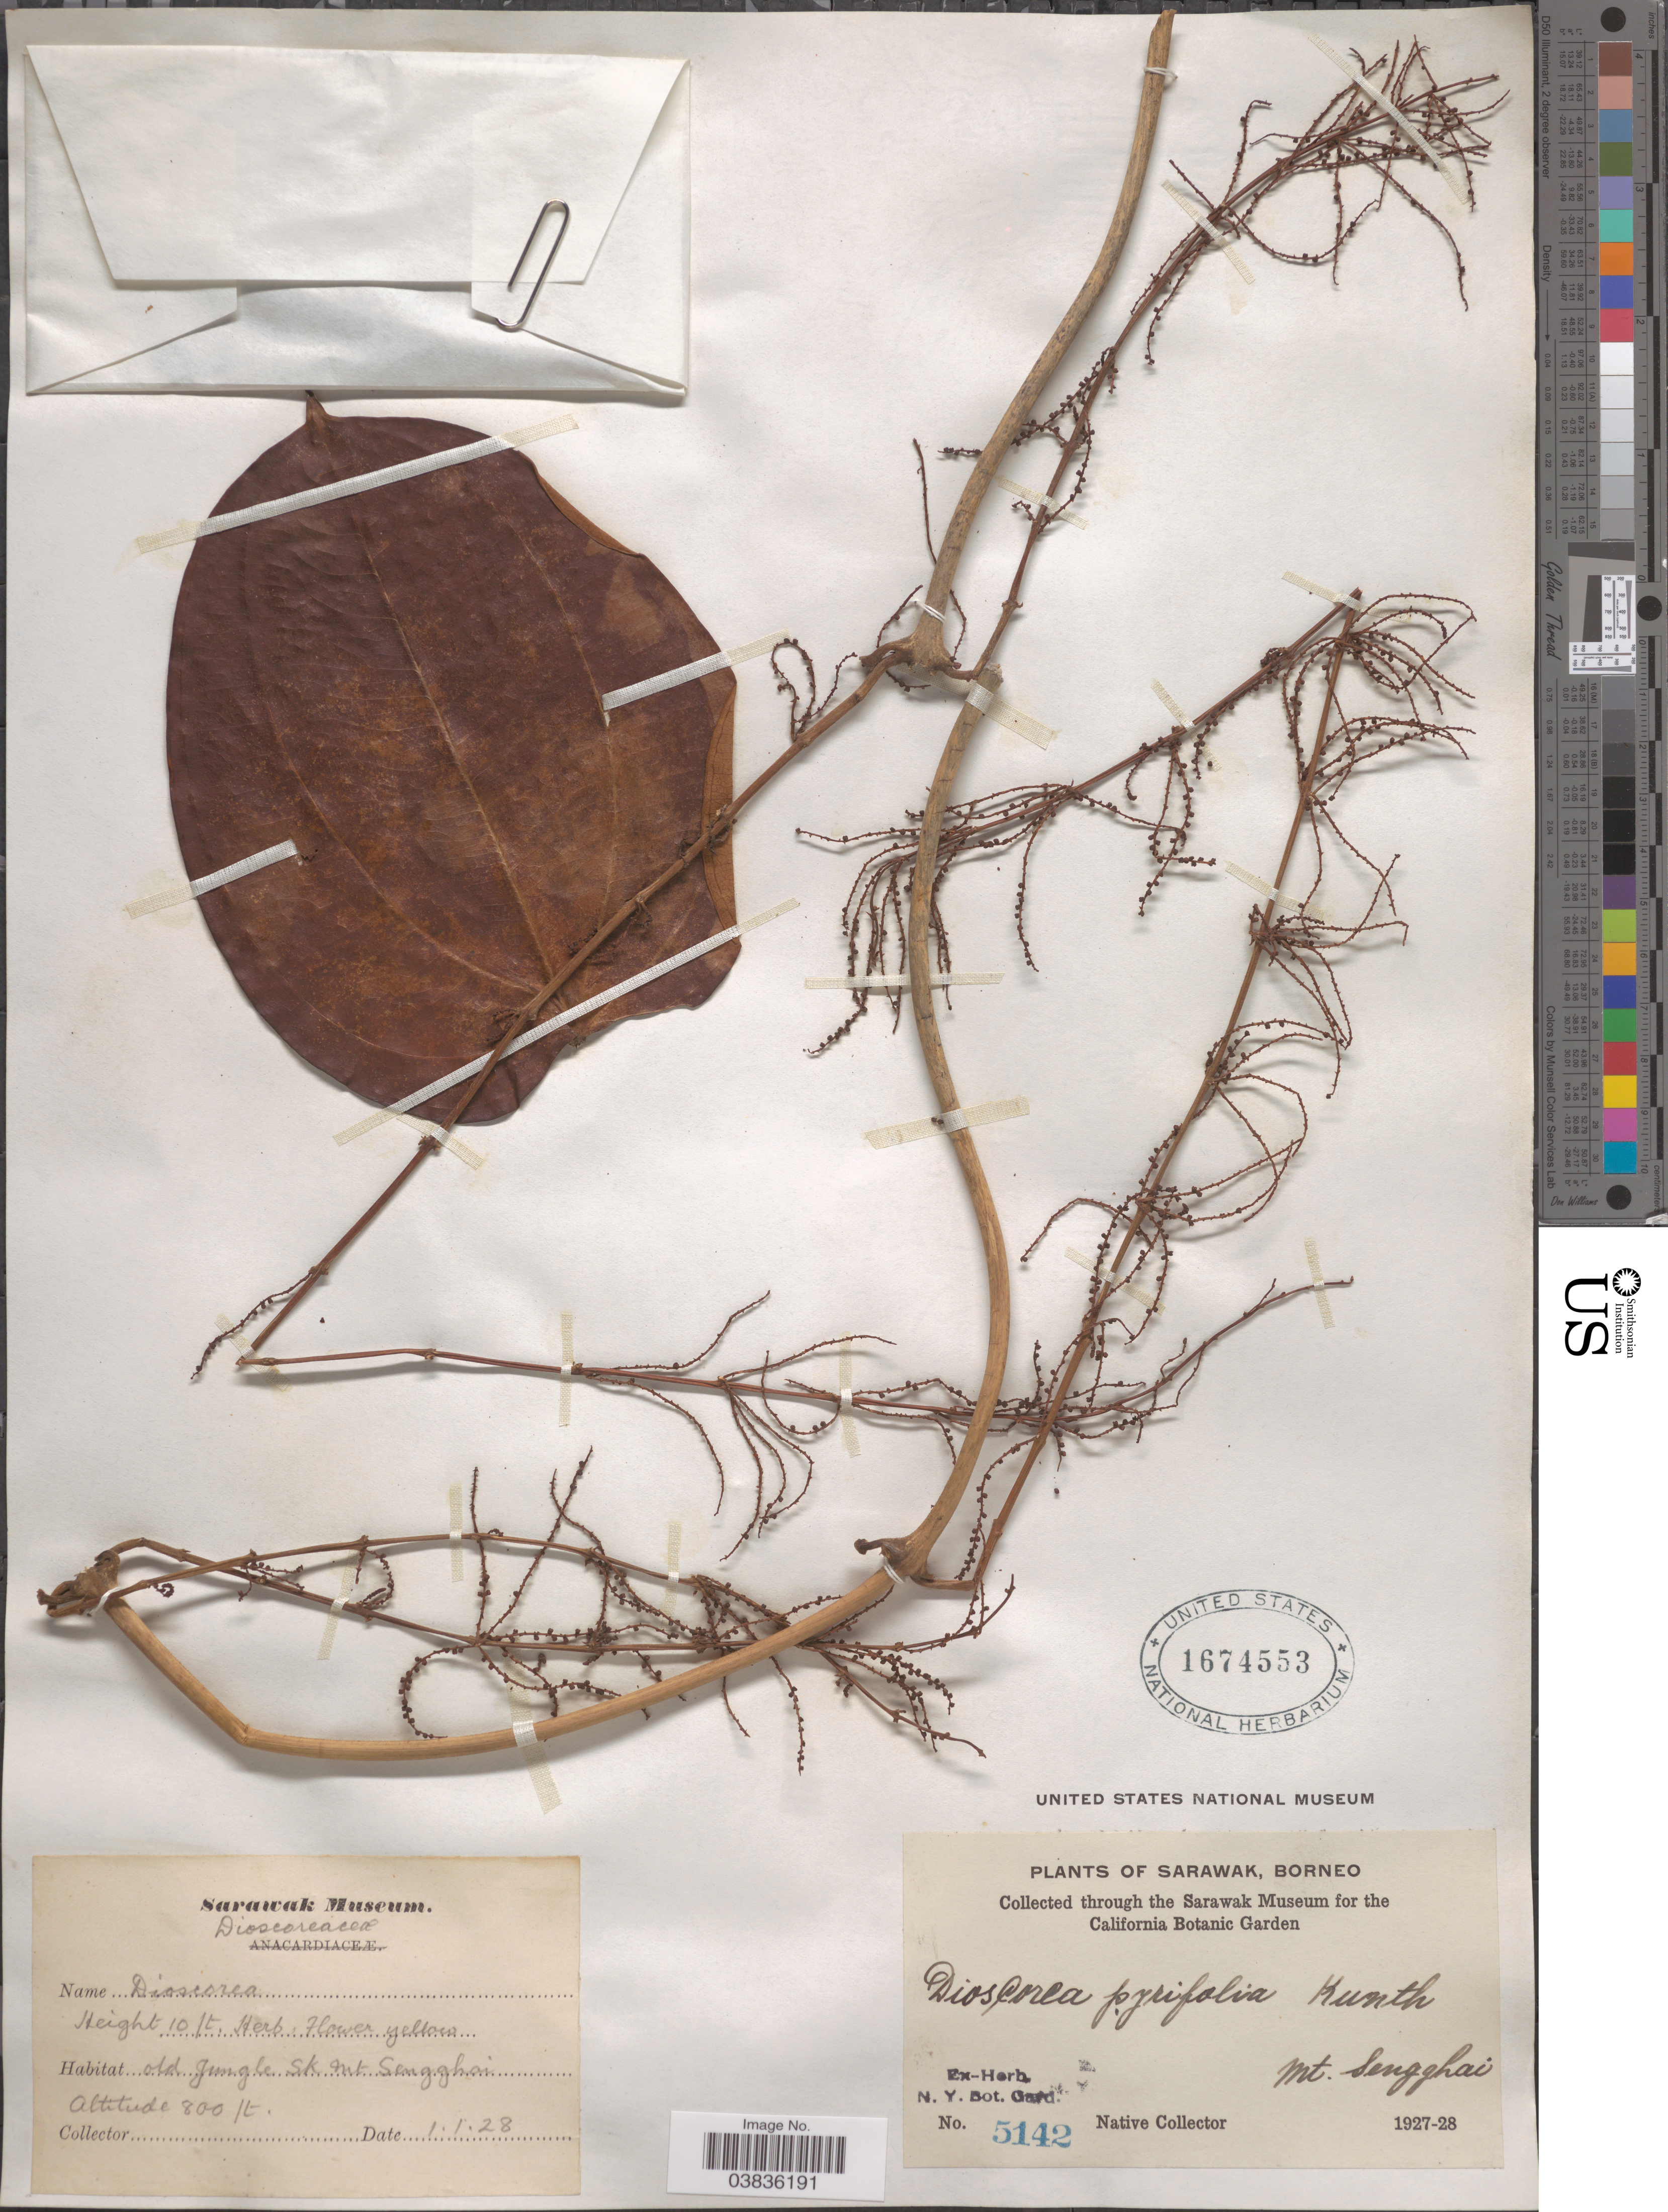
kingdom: Plantae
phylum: Tracheophyta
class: Liliopsida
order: Dioscoreales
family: Dioscoreaceae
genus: Dioscorea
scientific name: Dioscorea pyrifolia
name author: Kunth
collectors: Native collector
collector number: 5142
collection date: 1928-01-01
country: Malaysia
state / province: Sarawak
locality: Old Jungle St Mt Sengghai.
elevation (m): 244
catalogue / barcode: US 1674553